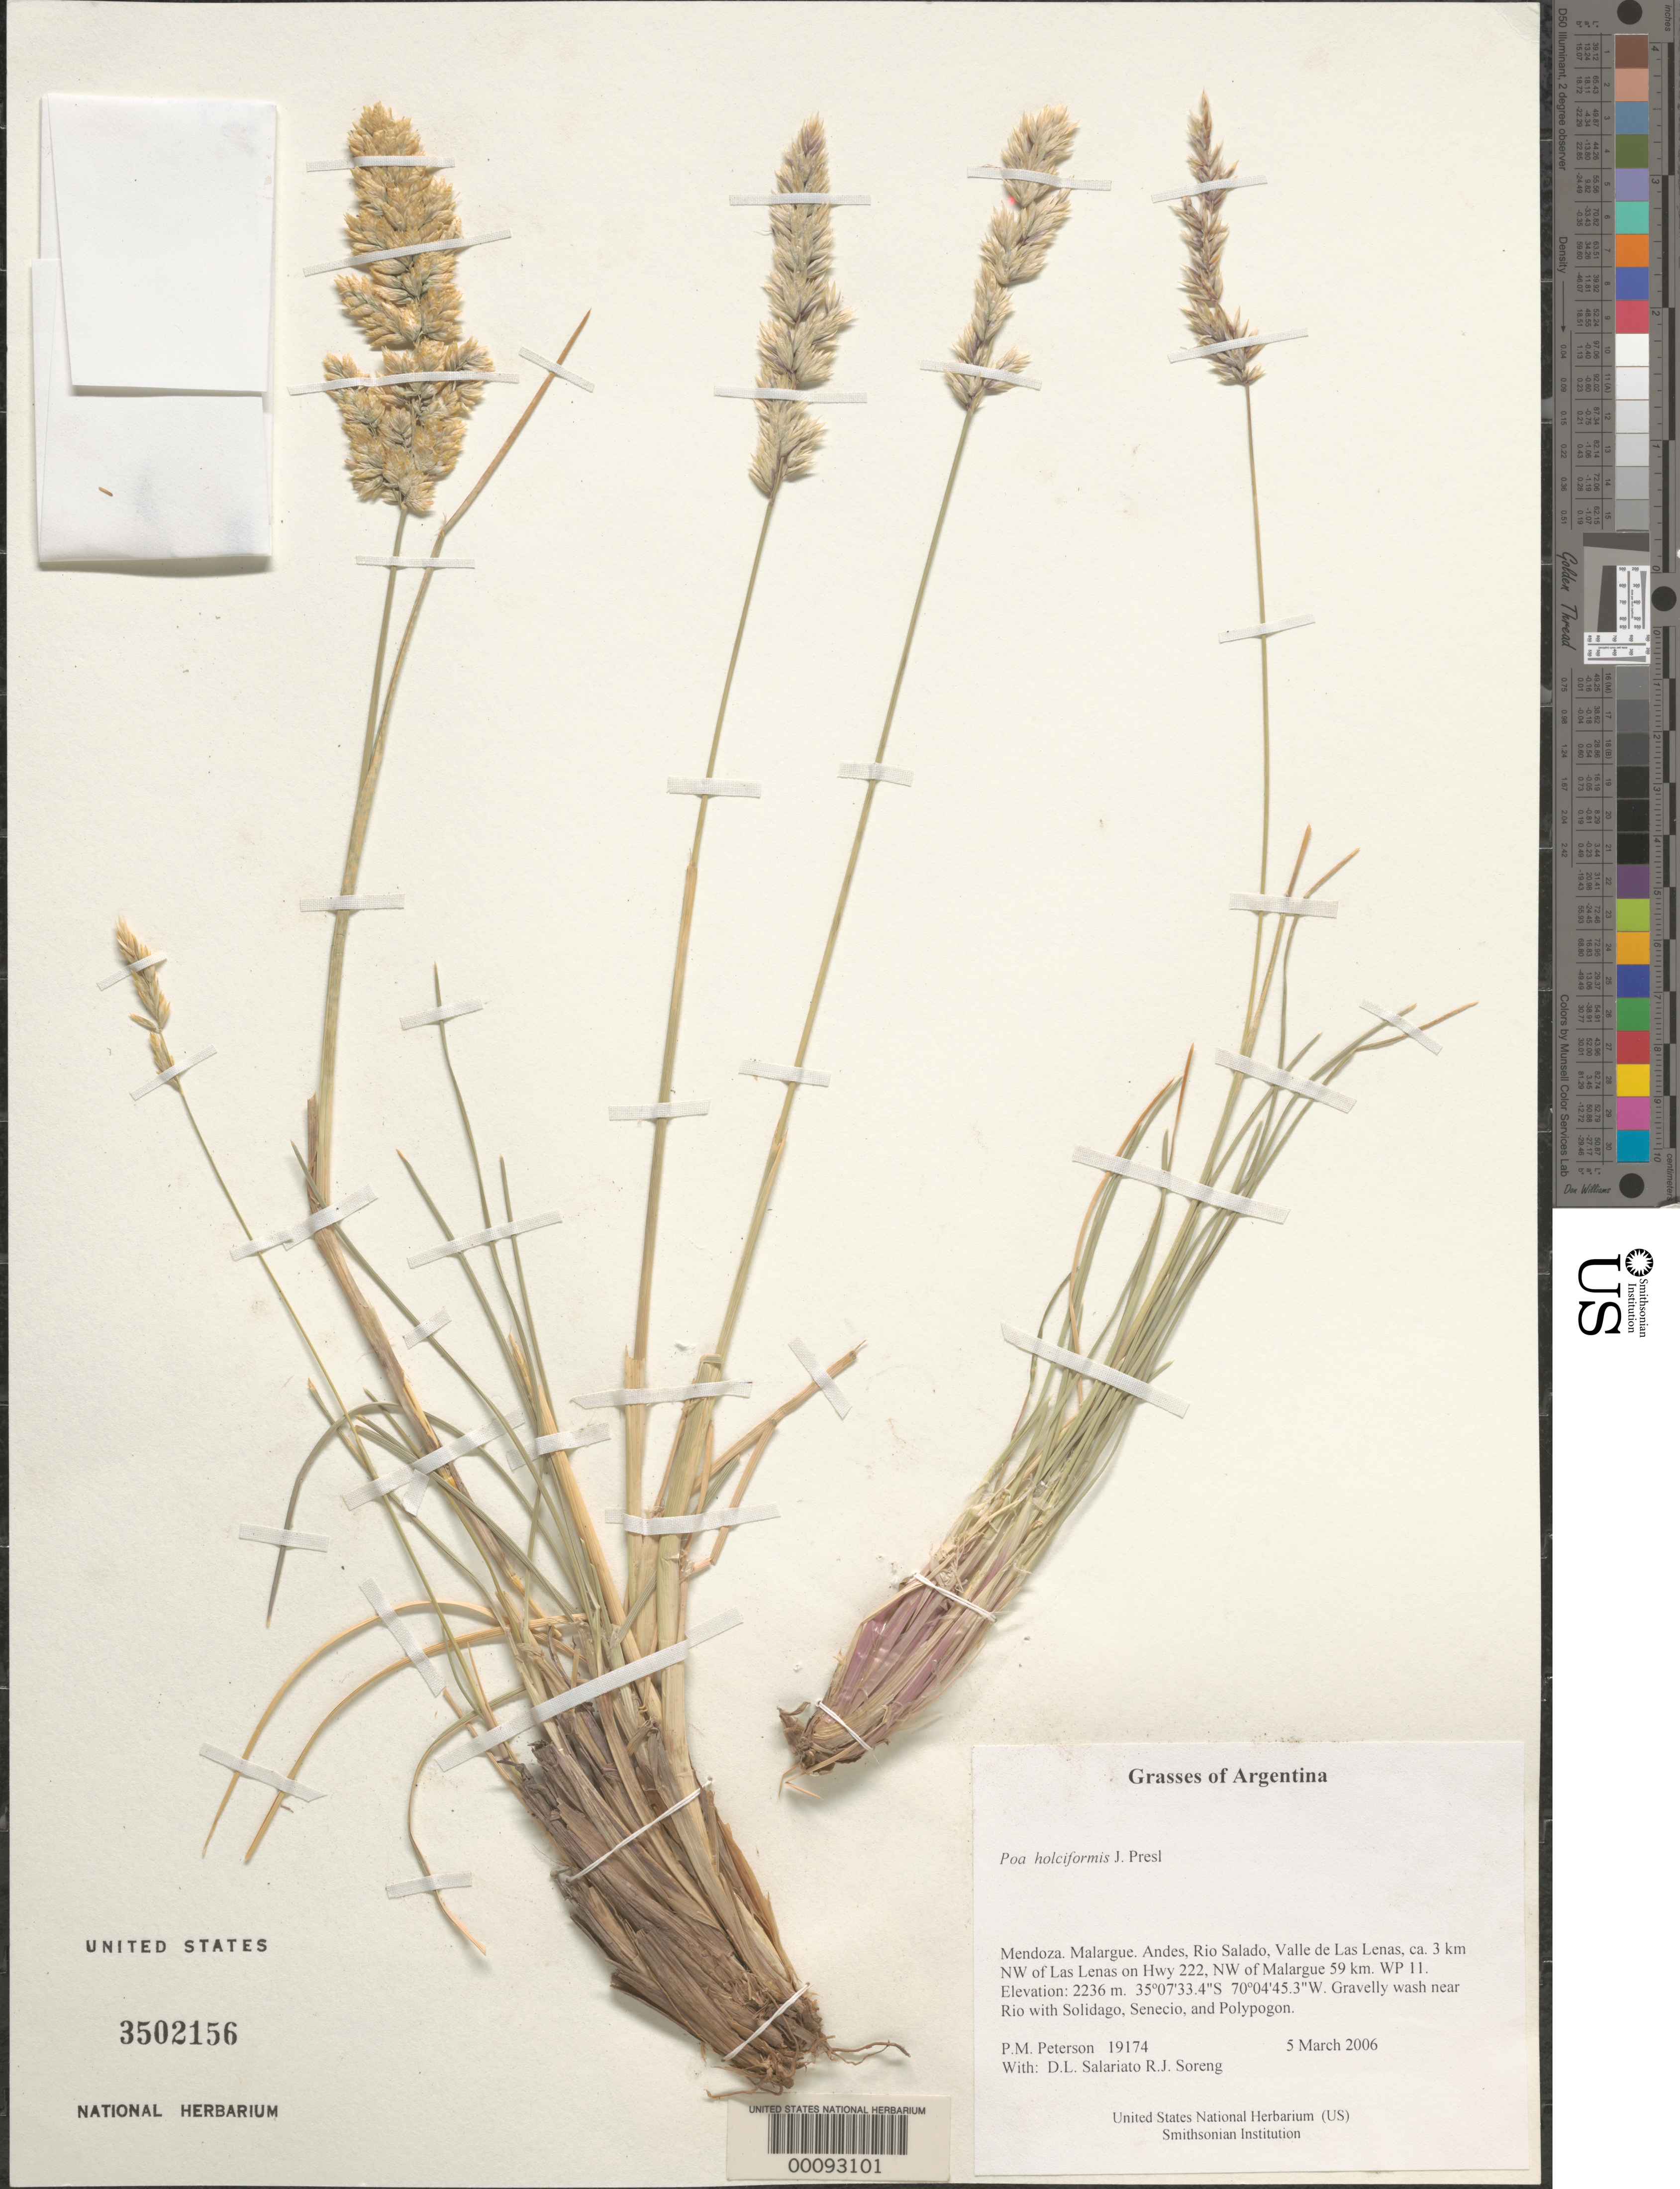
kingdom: Plantae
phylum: Tracheophyta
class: Liliopsida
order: Poales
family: Poaceae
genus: Poa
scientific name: Poa holciformis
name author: J. Presl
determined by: Soreng, Robert J., Research Associate (BOT), Smithsonian Institution - National Museum of Natural History (UNITED STATES)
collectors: P. M. Peterson, R. J. Soreng, D. Salariato & A. Panizza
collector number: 19174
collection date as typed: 05 Mar 2006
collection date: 2006-03-05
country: Argentina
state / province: Mendoza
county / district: Malargue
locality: Andes, Rio Salado, Valle de Las Lenas, ca. 3 km NW of Las Lenas on Hwy 222, NW of Malargue 59 km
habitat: Gravelly wash near Rio with Solidago, Senecio, and Polypogon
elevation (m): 2236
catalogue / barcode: US 3502156